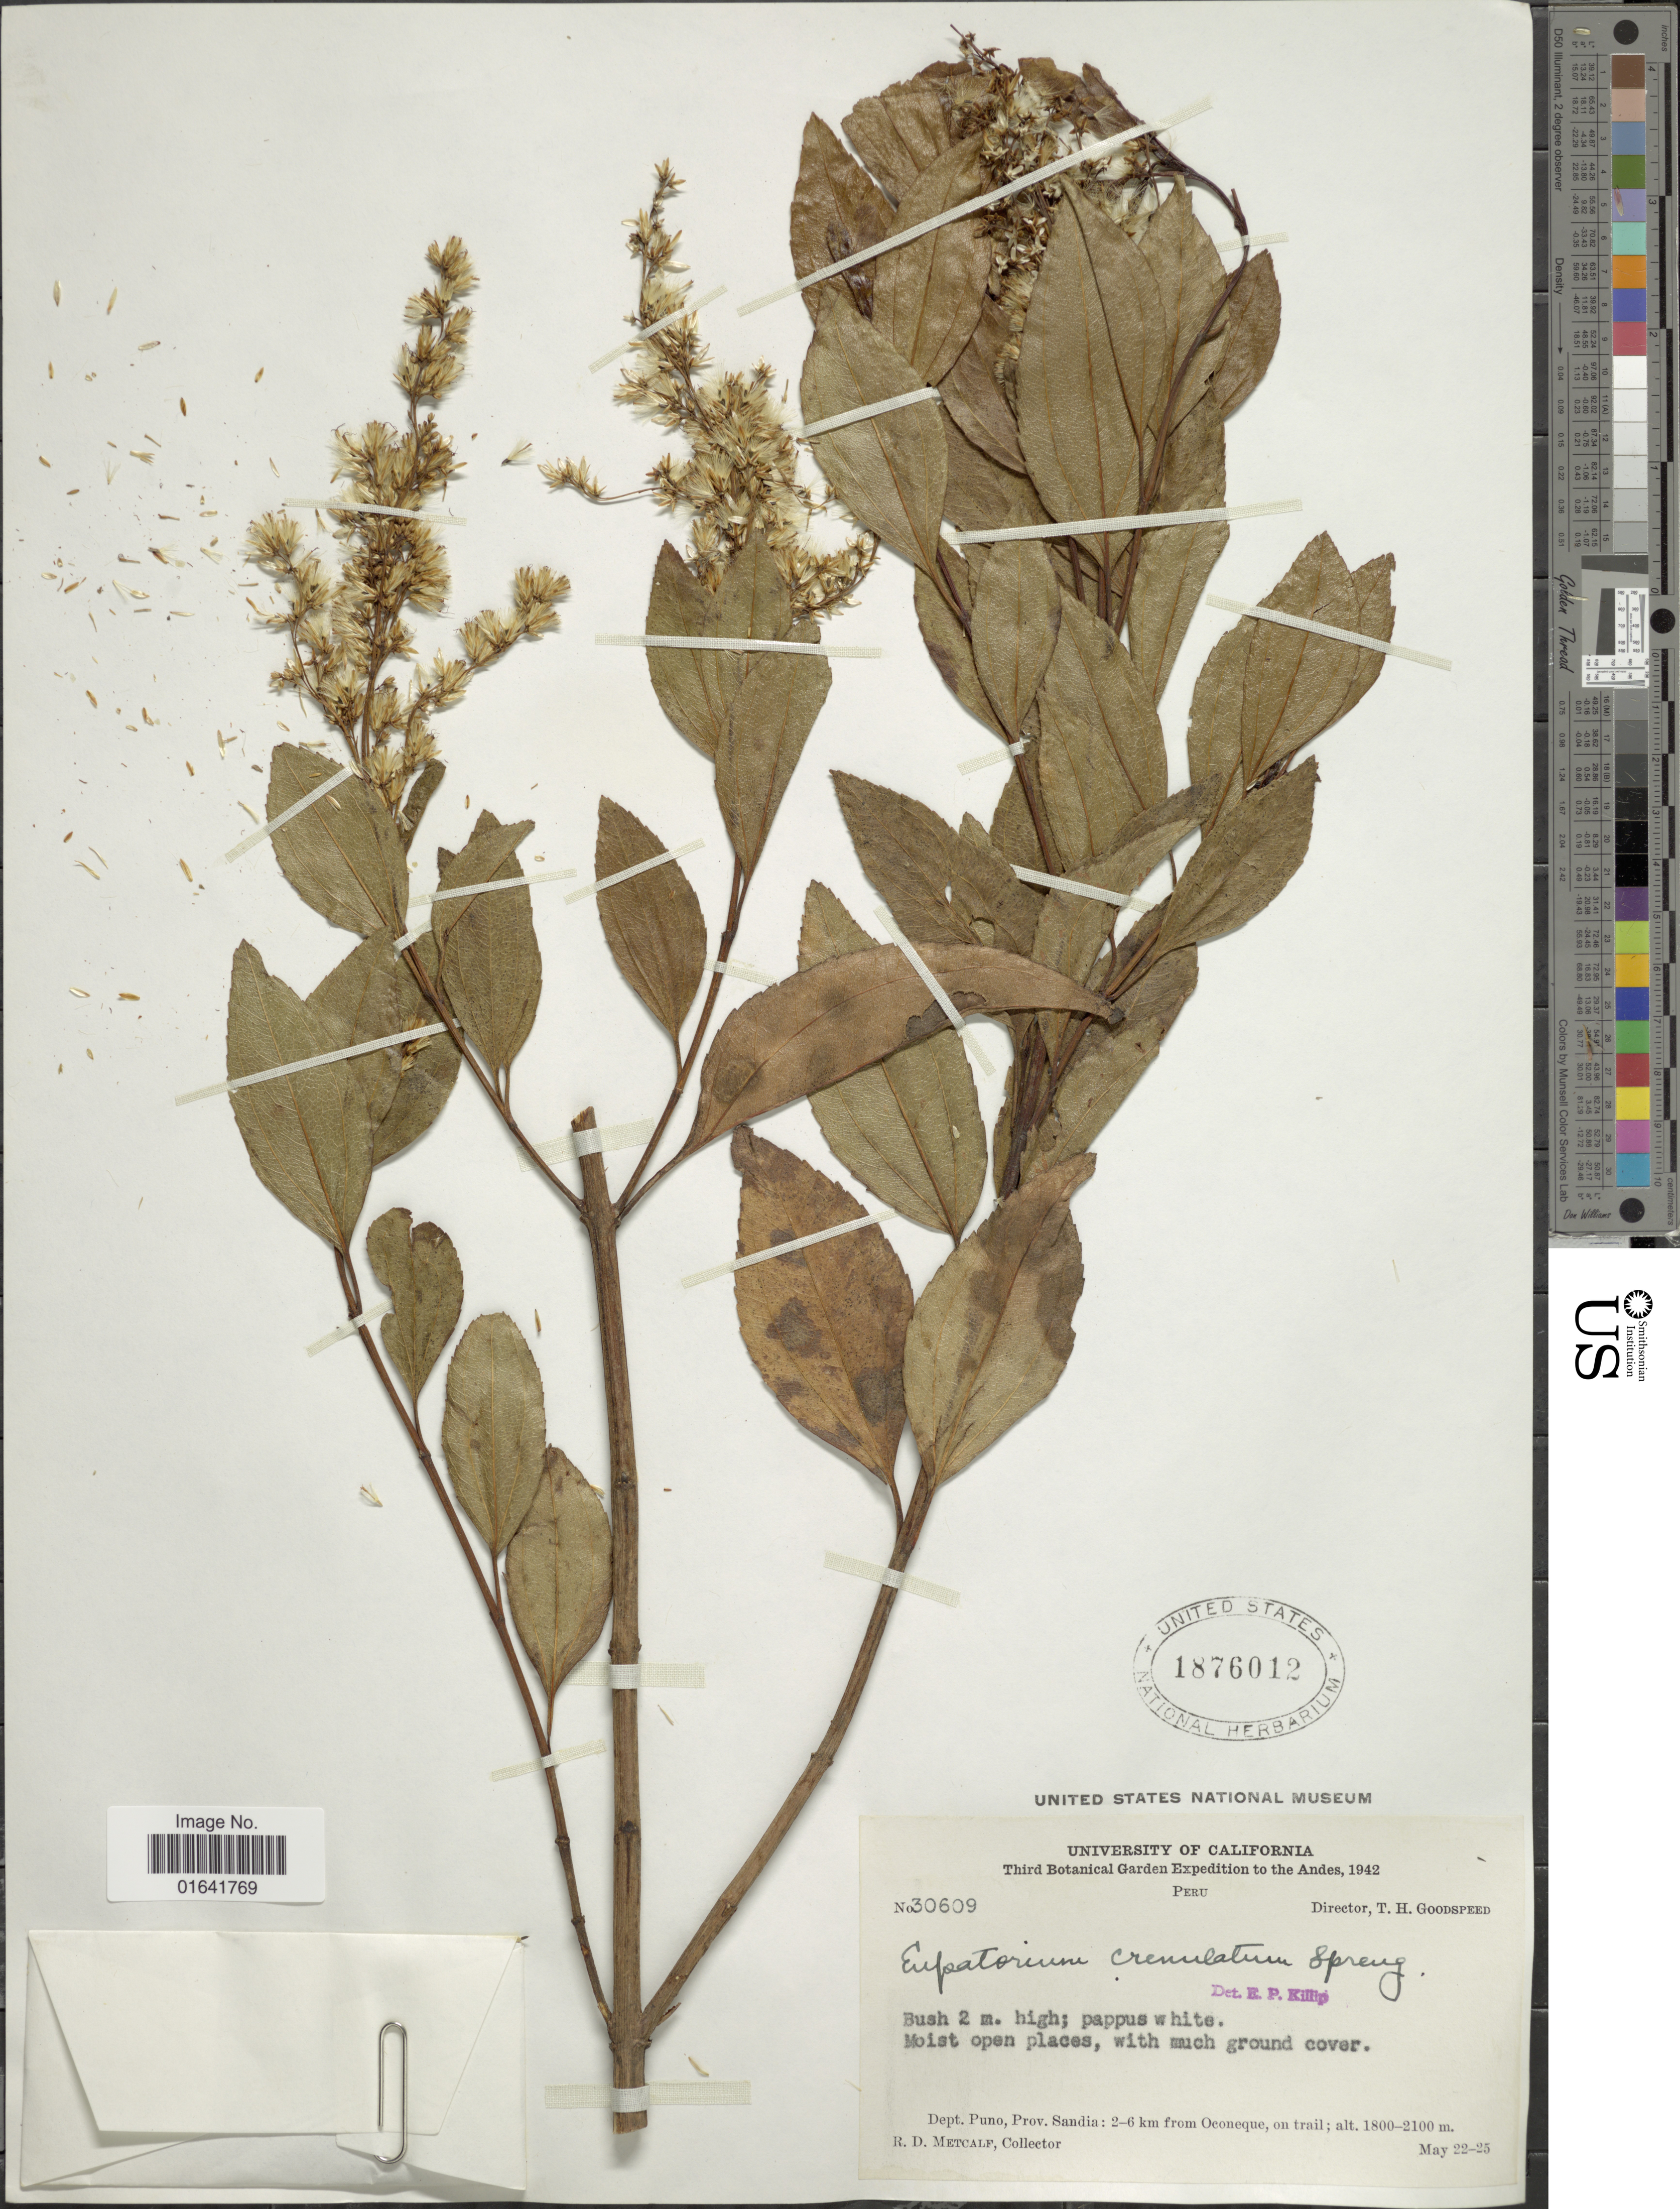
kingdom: Plantae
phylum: Tracheophyta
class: Magnoliopsida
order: Asterales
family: Asteraceae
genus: Raulinoreitzia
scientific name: Raulinoreitzia crenulata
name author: (Spreng.) R.M. King & H. Rob.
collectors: R. D. Metcalf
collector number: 30609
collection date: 1942-05-22/1942-05-25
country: Peru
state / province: Puno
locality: Prov. Sandia: 2-6 km from Oconeque, on trail.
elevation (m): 1800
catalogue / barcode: US 1876012